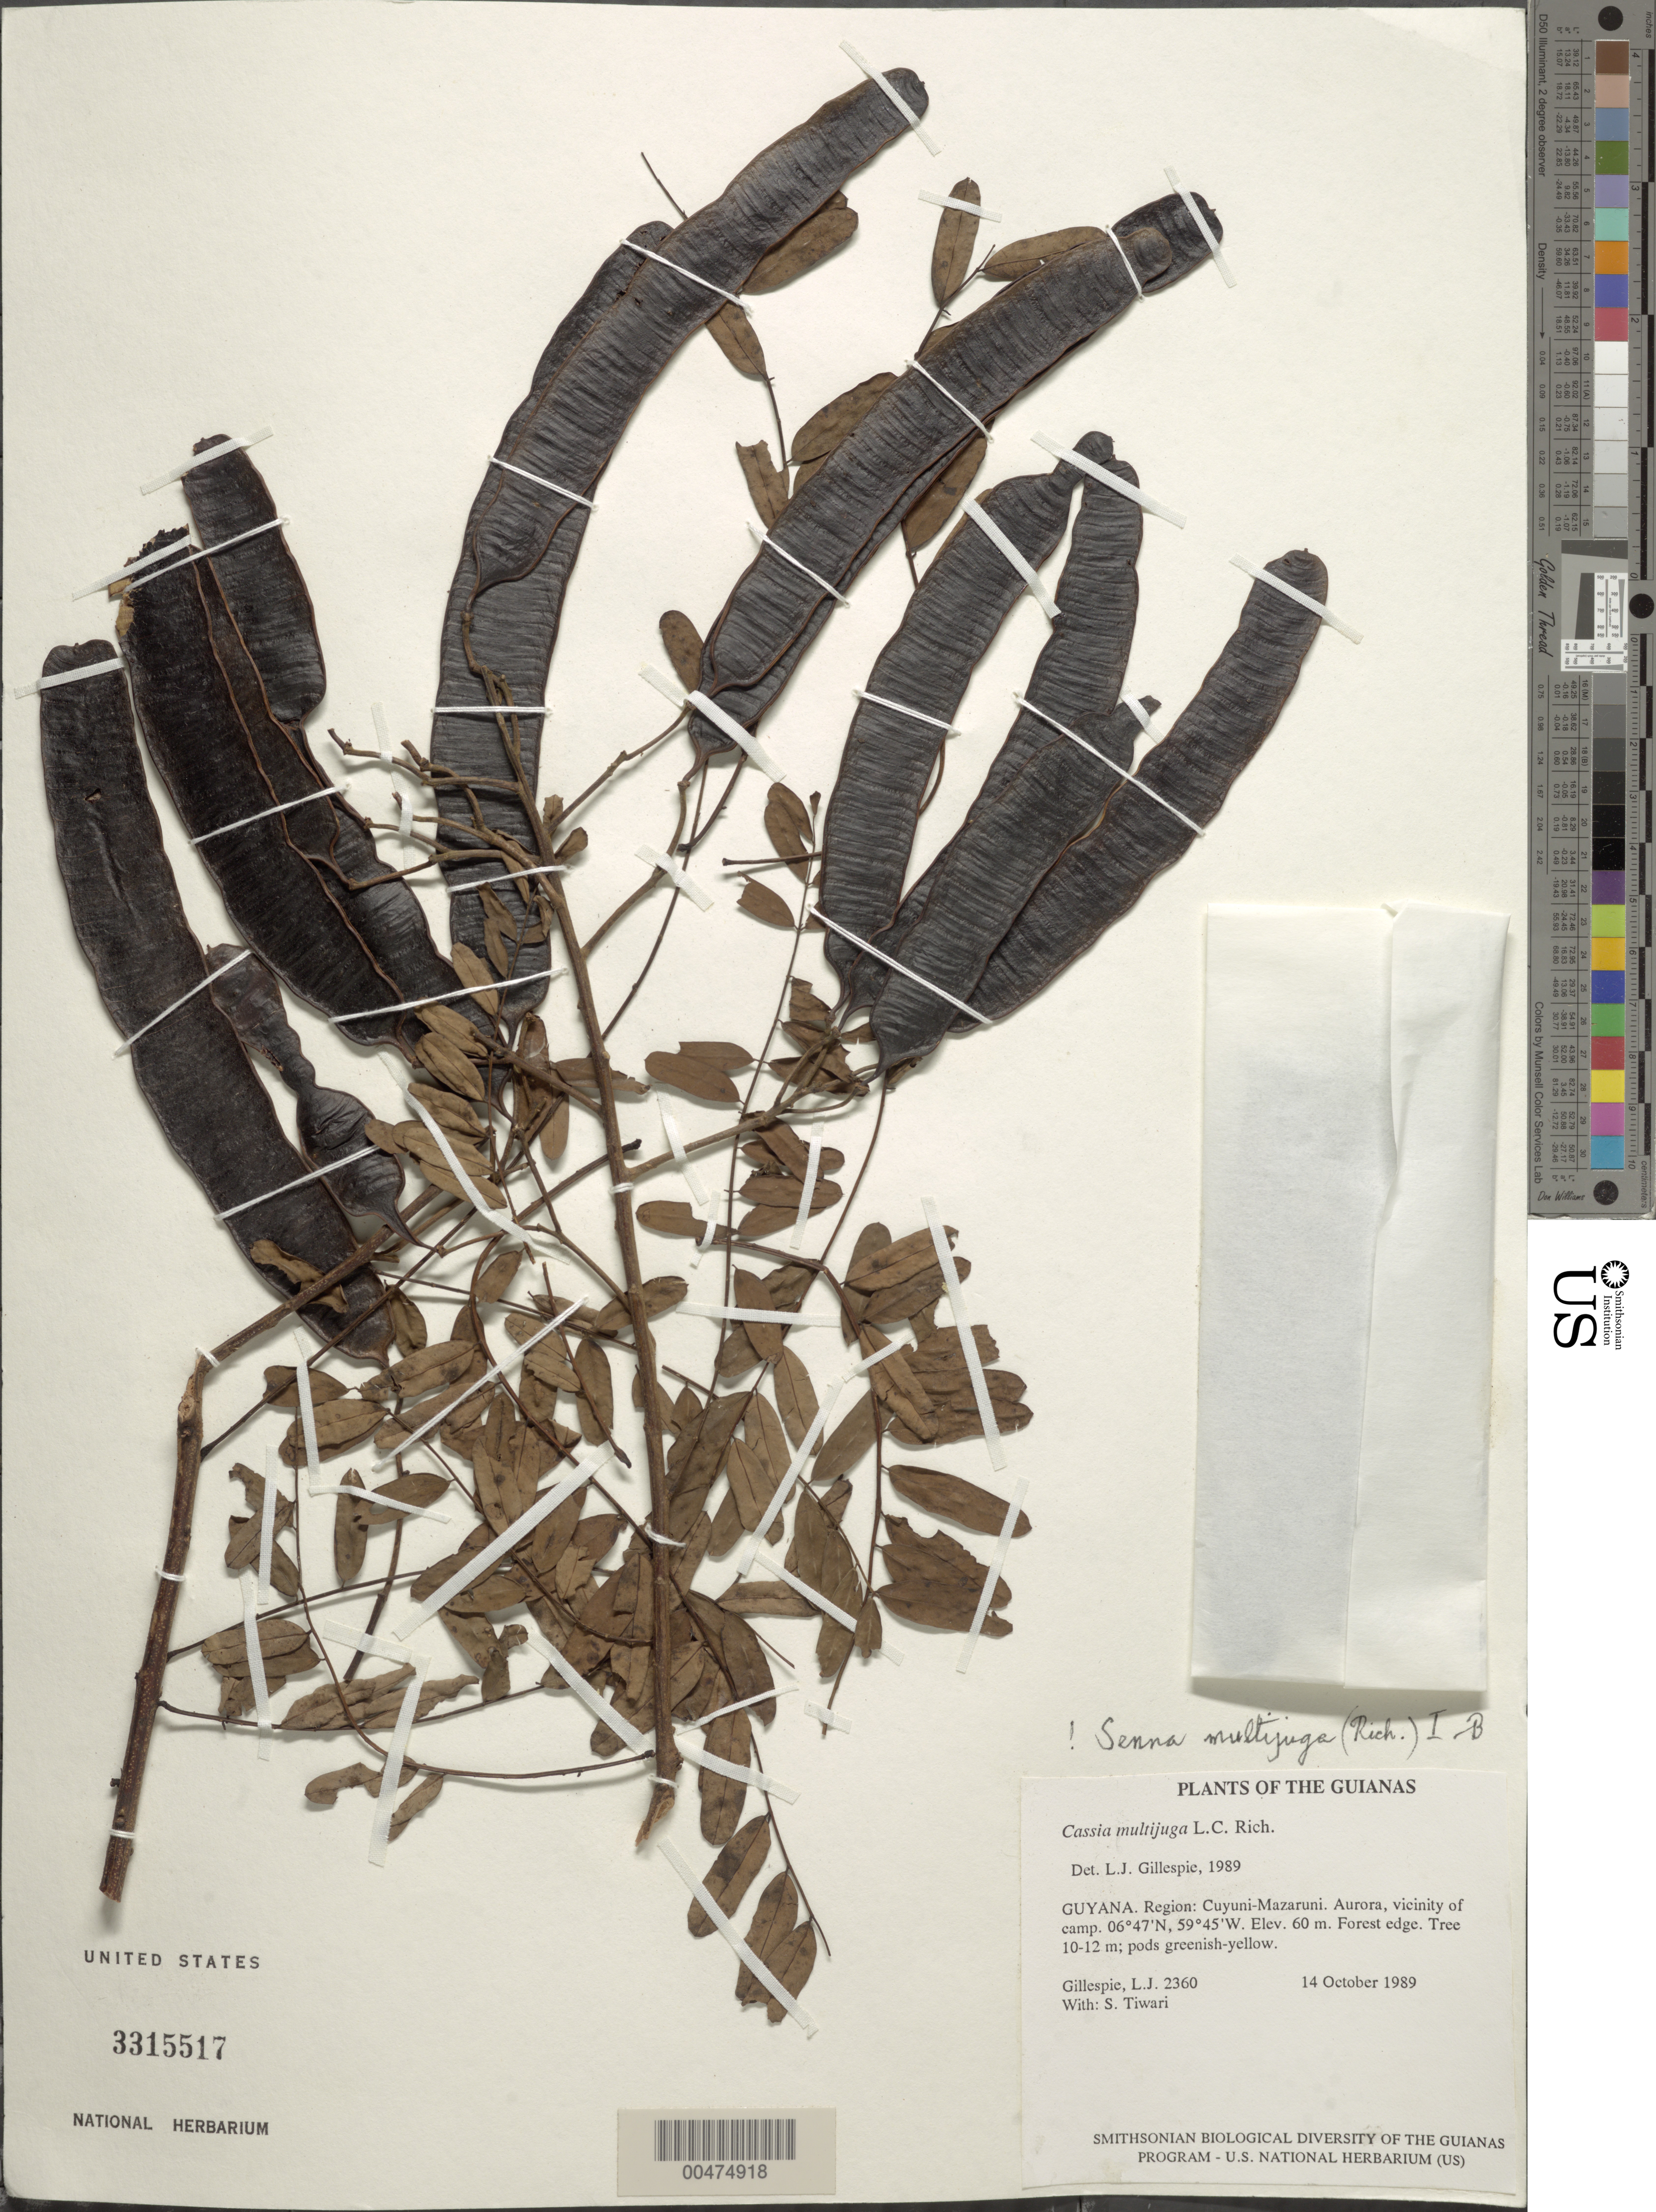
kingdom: Plantae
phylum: Tracheophyta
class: Magnoliopsida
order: Fabales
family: Fabaceae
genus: Senna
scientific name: Senna multijuga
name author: (Rich.) H.S. Irwin & Barneby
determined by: Gillespie, L. J.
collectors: L. J. Gillespie & S. Tiwari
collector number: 2360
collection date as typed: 14 October 1989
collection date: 1989-10-14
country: Guyana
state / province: Cuyuni-Mazaruni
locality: Aurora, vicinity of camp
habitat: Forest edge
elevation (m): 60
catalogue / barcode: US 3315517